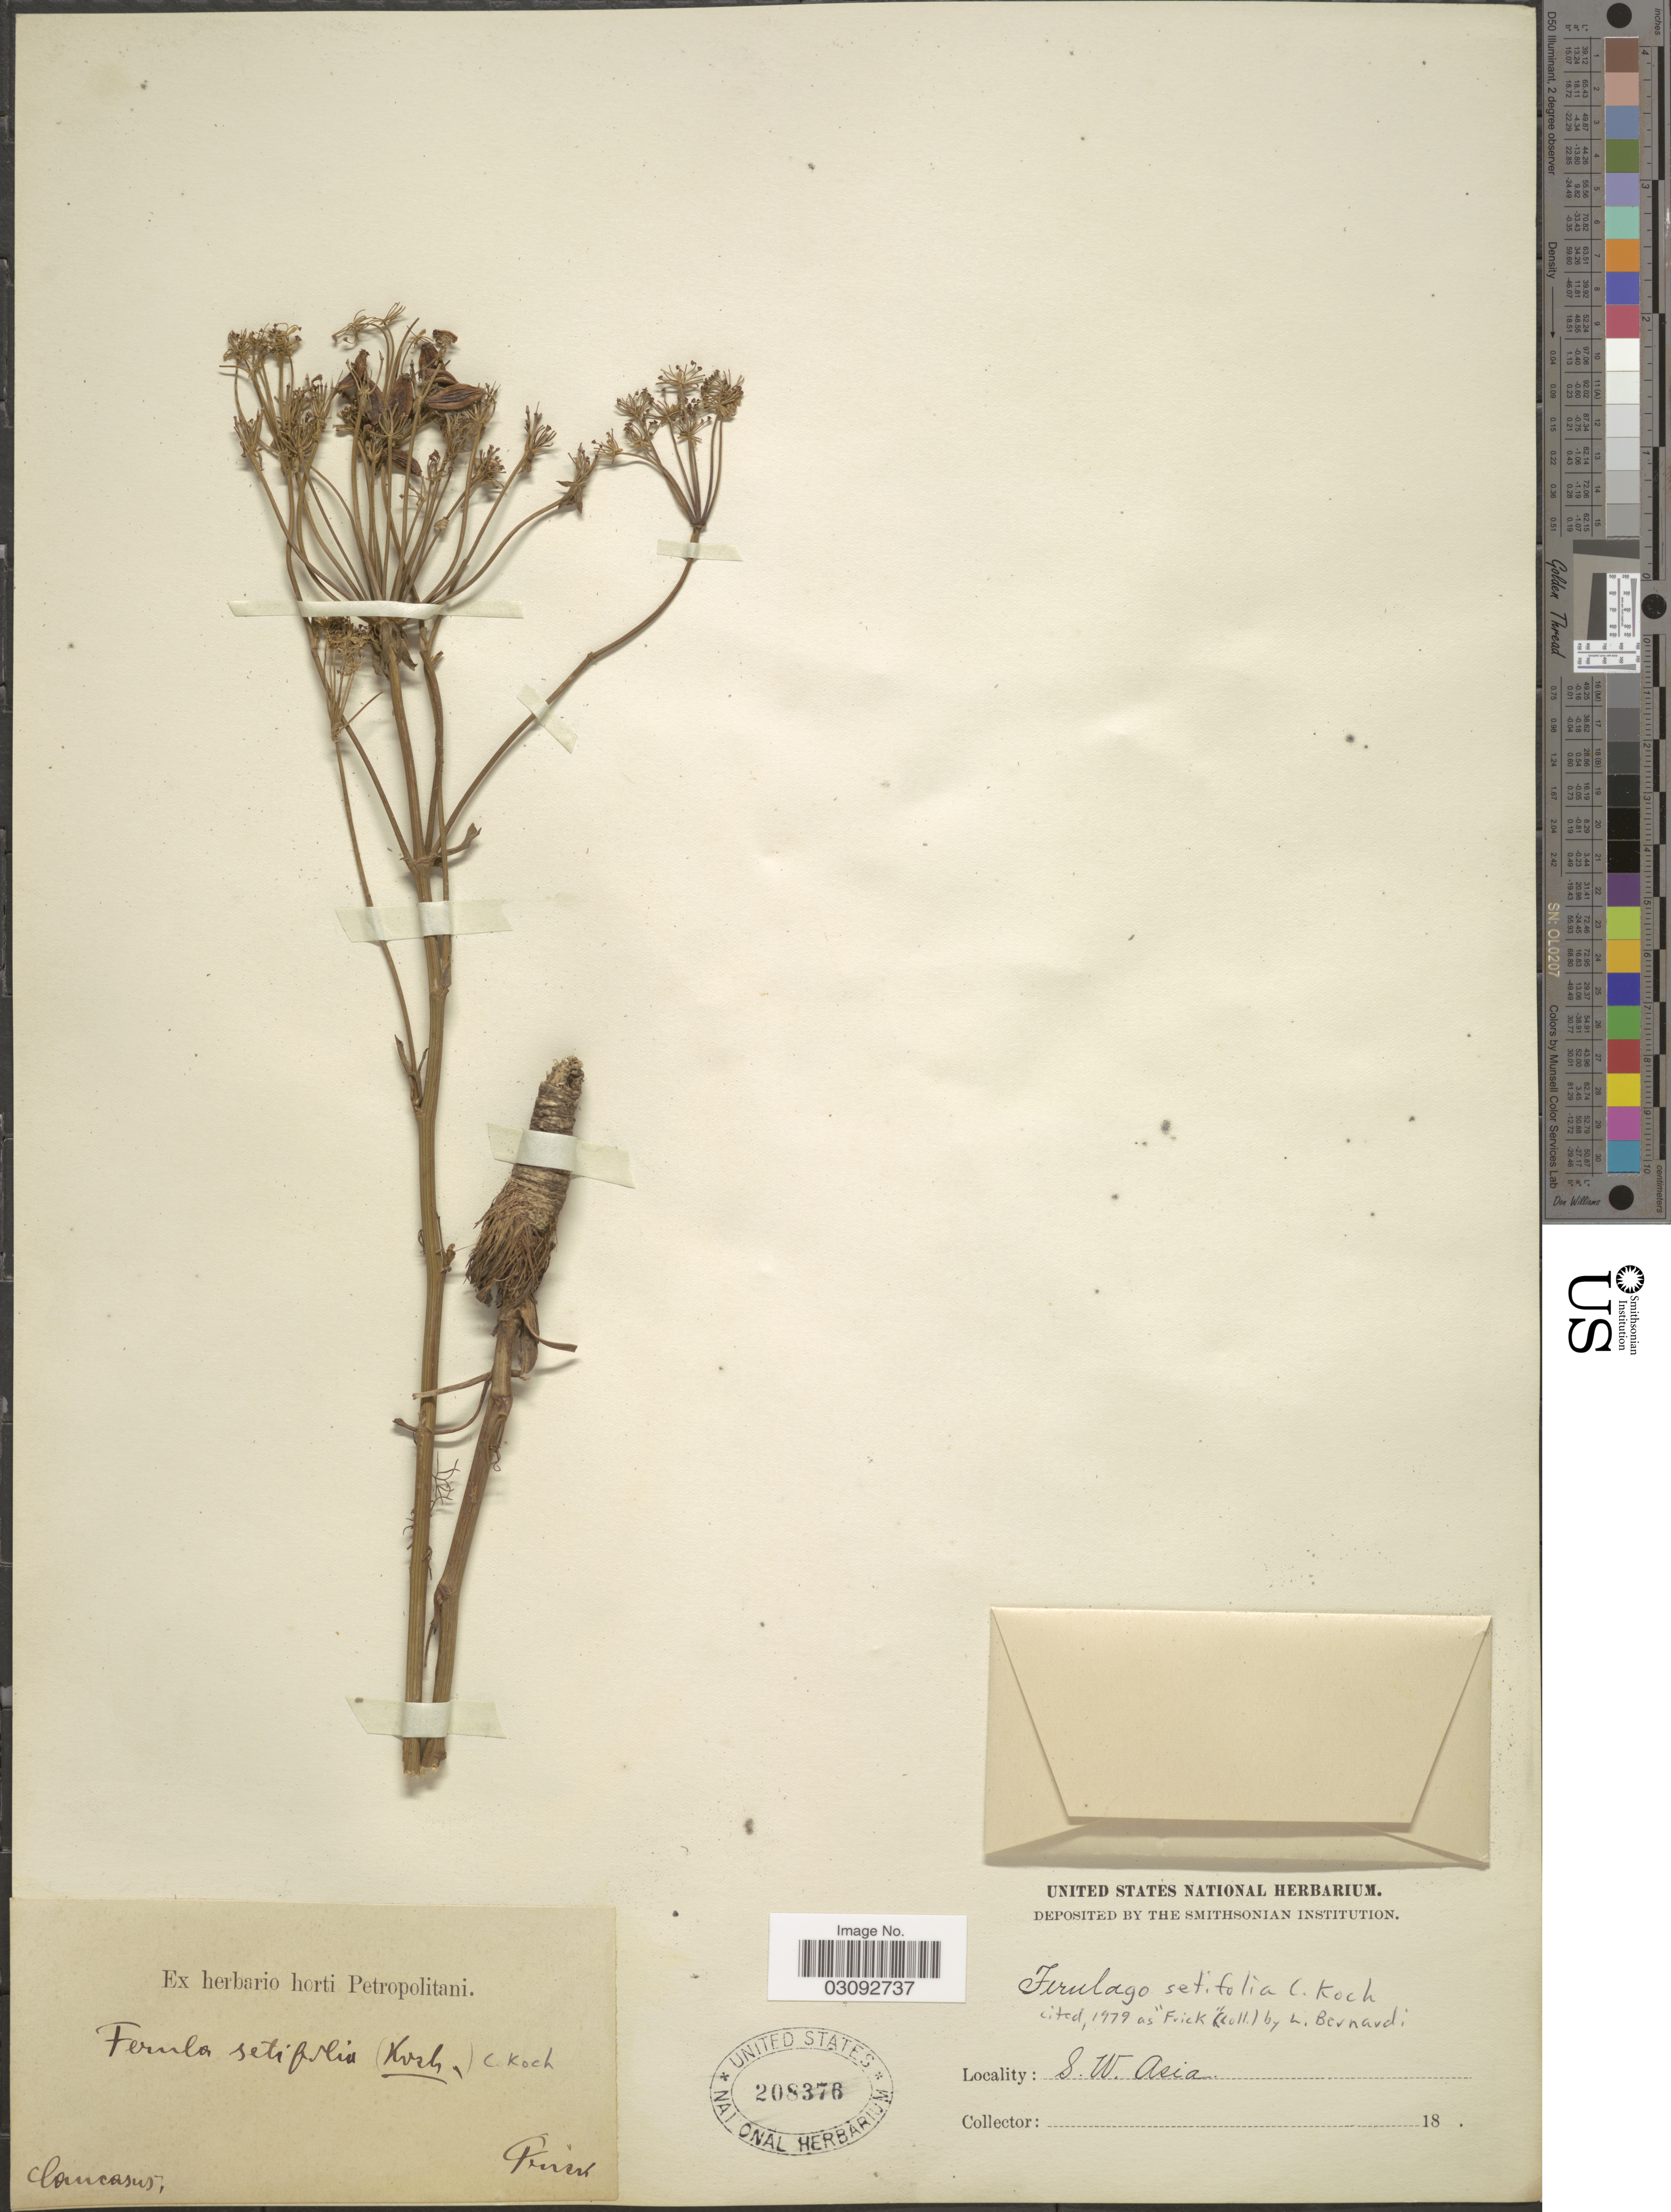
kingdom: Plantae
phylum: Tracheophyta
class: Magnoliopsida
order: Apiales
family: Apiaceae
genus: Ferulago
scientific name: Ferulago setifolia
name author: K. Koch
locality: S.W. Asia, Caucasus.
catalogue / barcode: US 208376